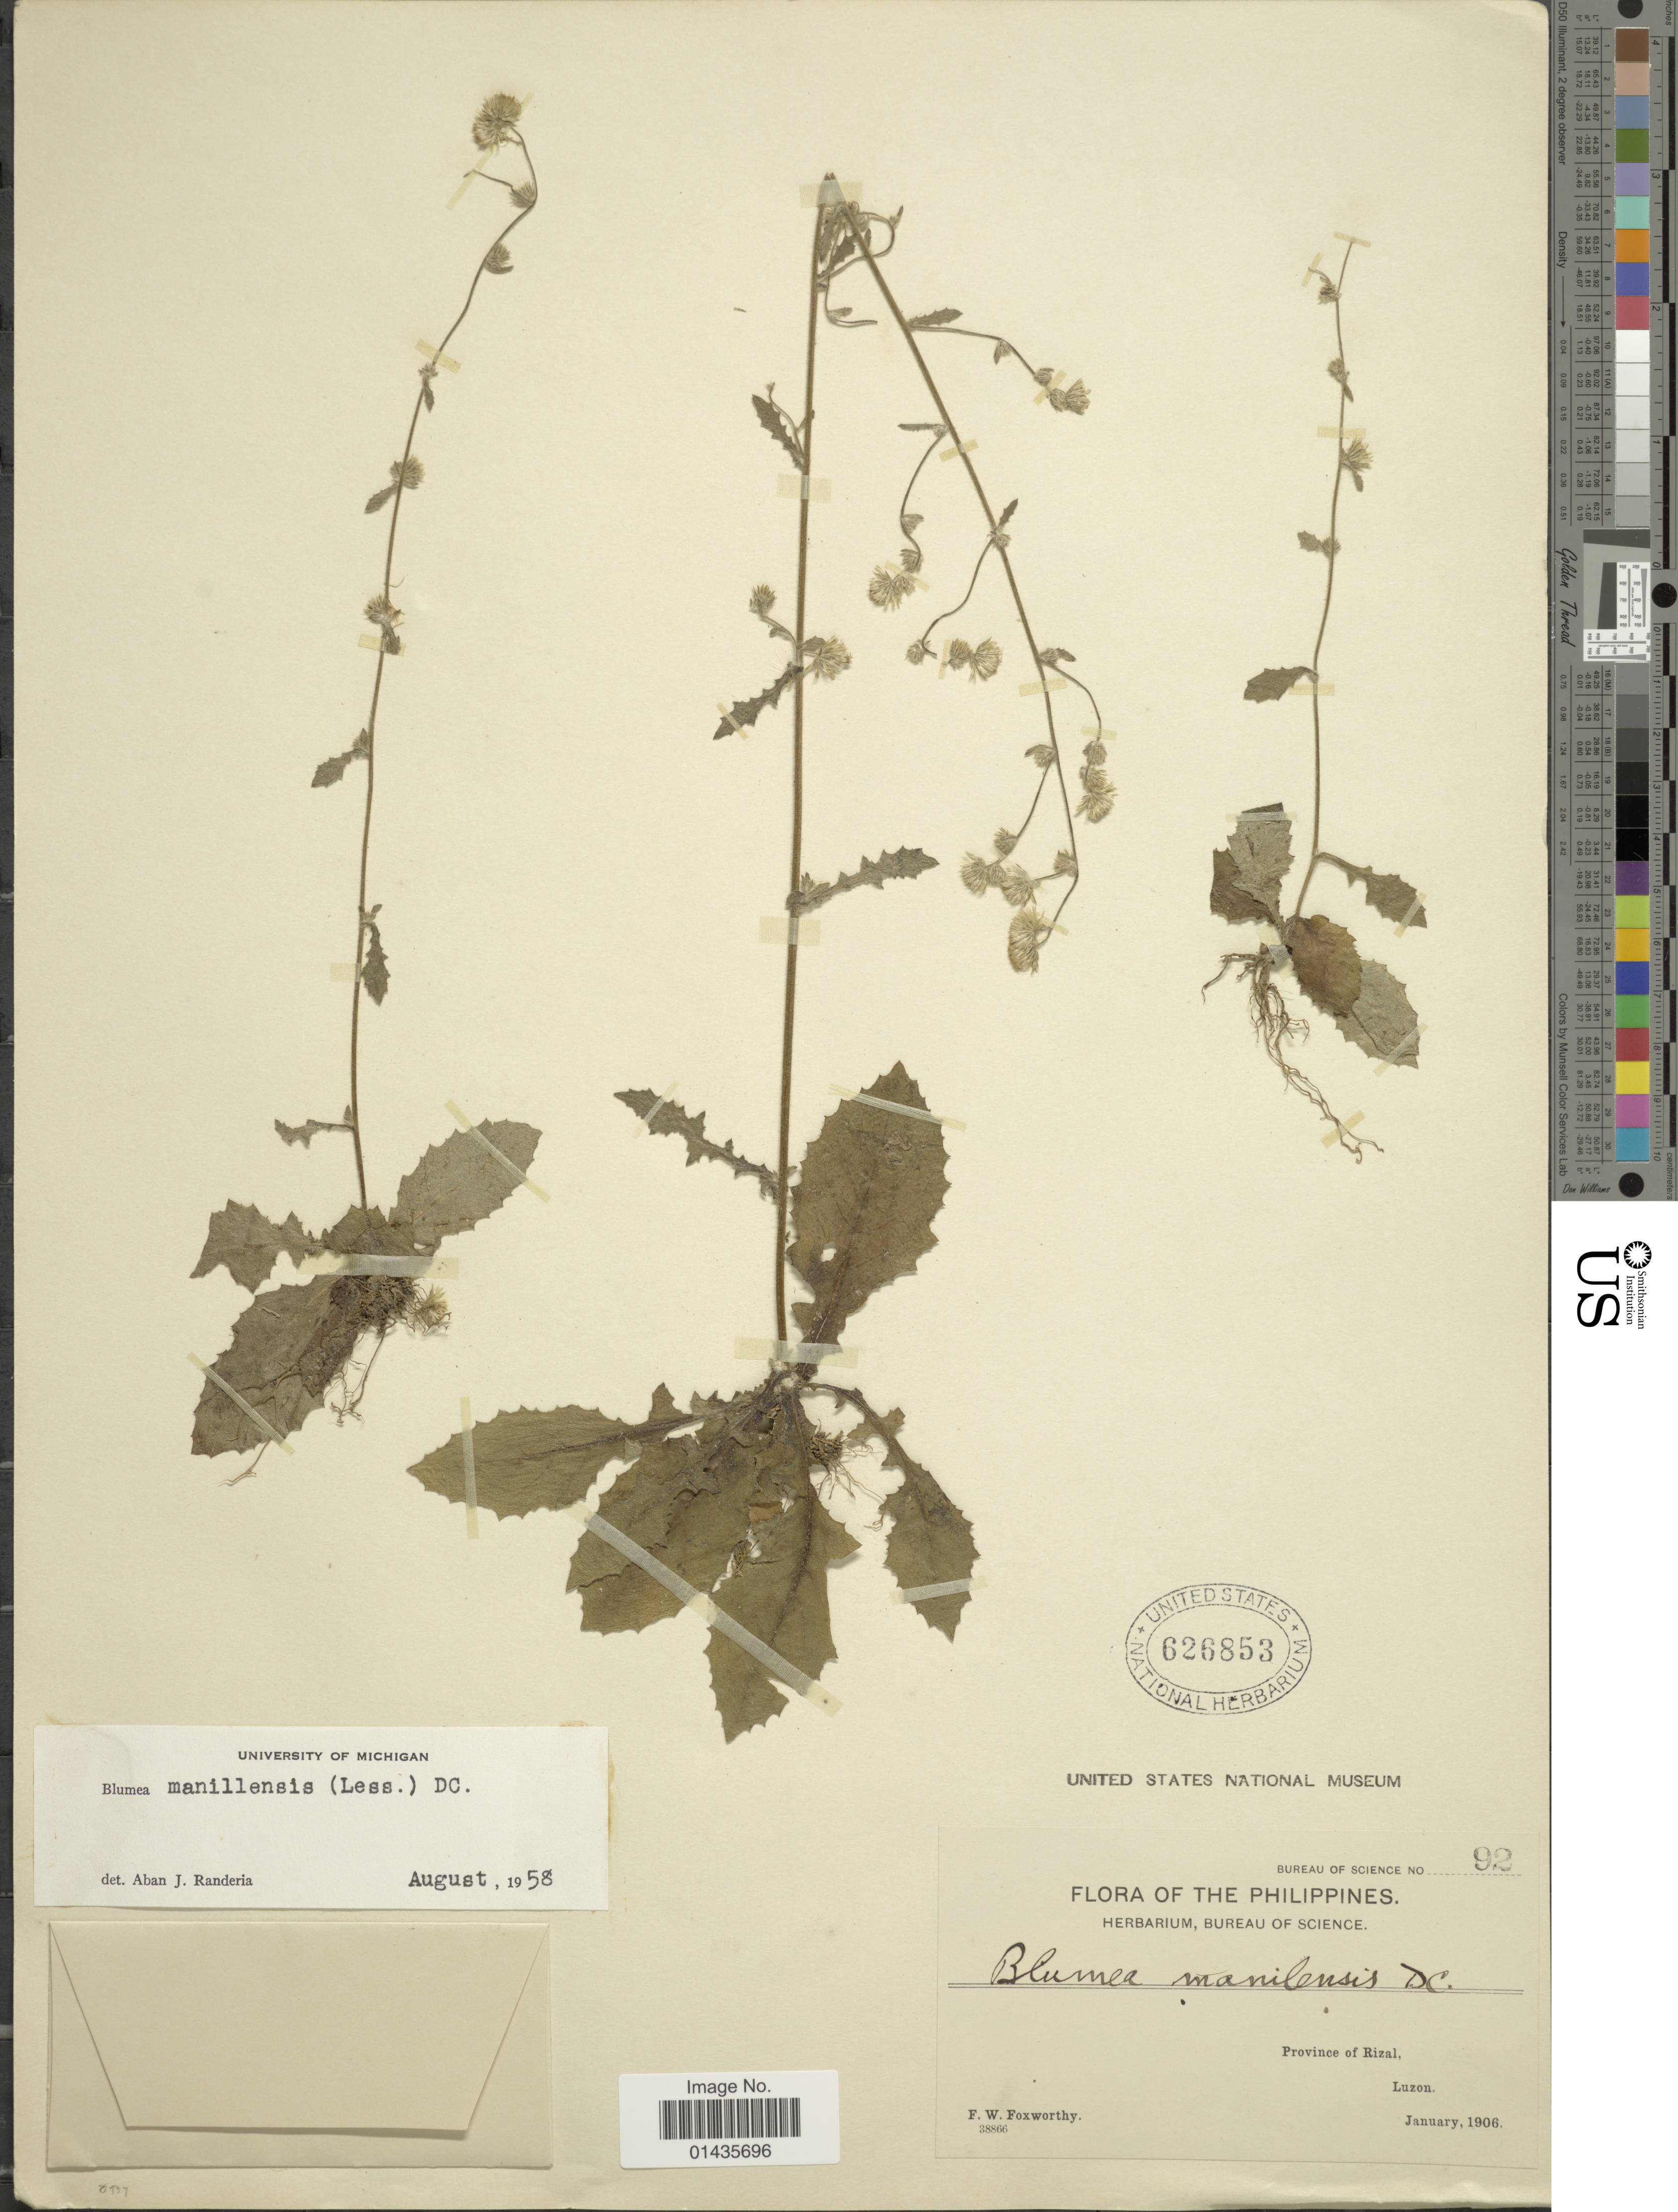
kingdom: Plantae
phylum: Tracheophyta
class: Magnoliopsida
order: Asterales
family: Asteraceae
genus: Blumea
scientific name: Blumea manillensis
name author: (Less.) DC.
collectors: F. W. Foxworthy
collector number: Bureau of Science 92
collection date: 1906-01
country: Philippines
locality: Province of Rizal, Luzon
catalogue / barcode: US 626853